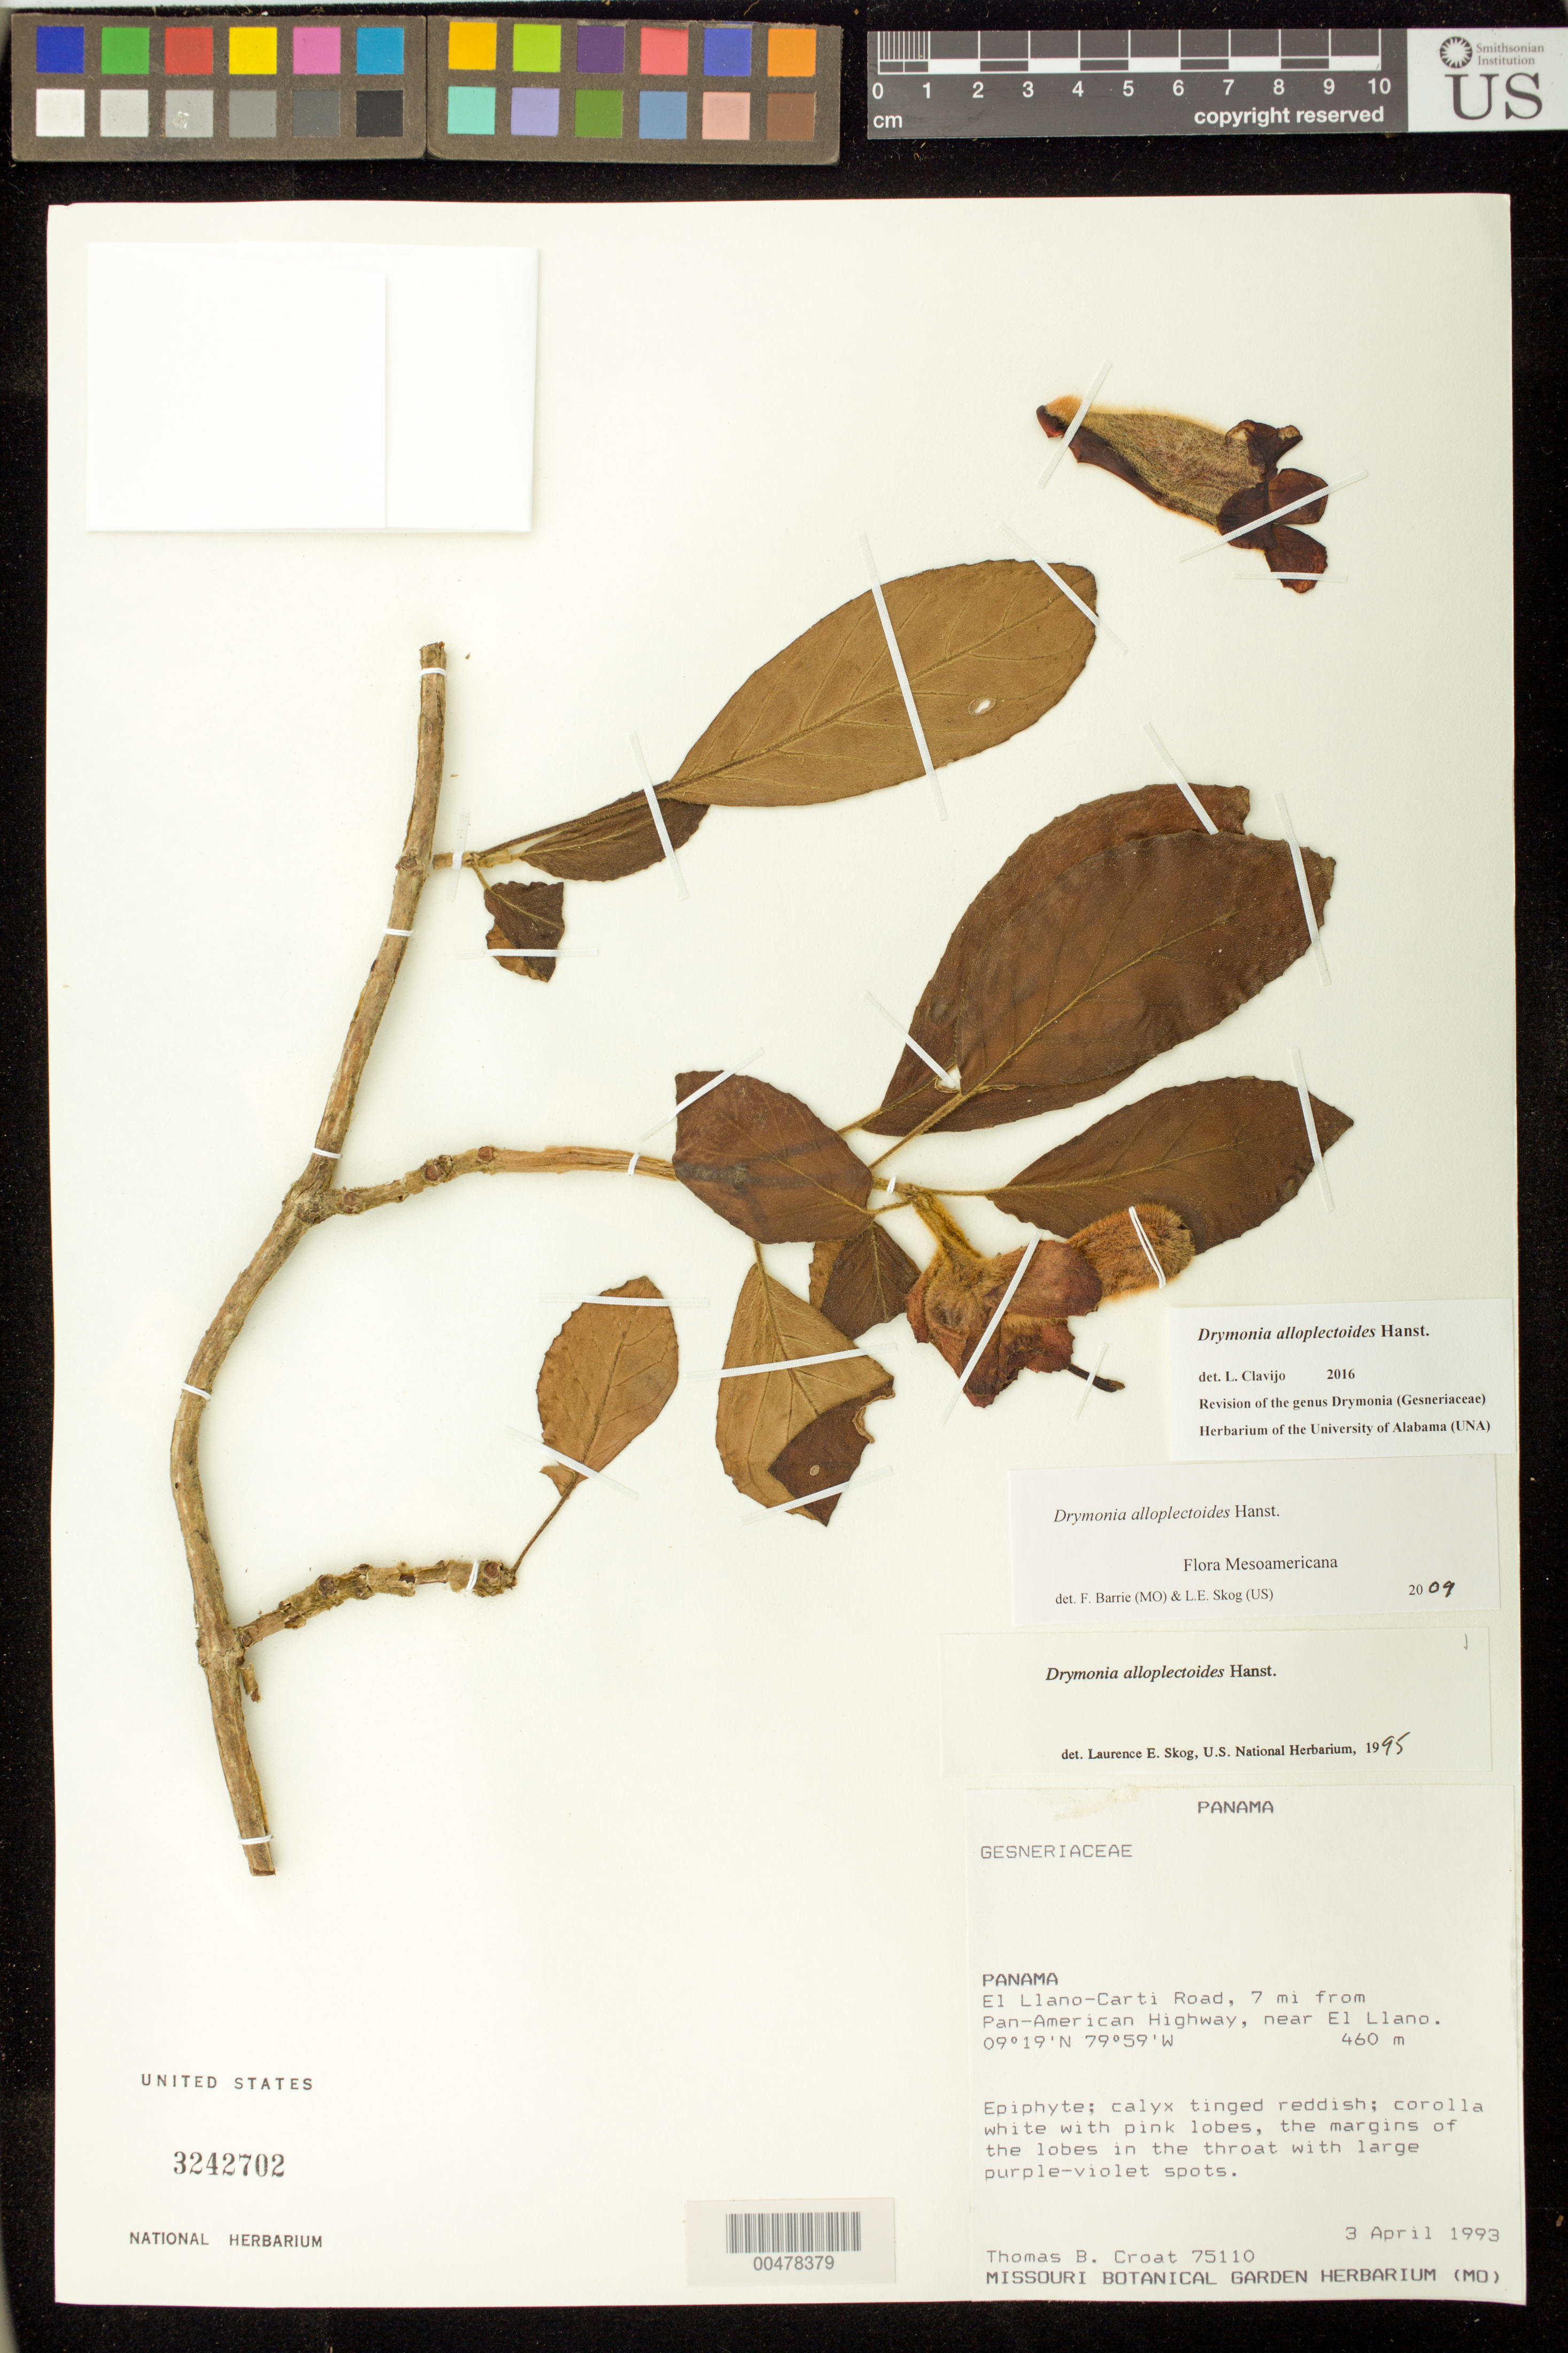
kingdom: Plantae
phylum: Tracheophyta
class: Magnoliopsida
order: Lamiales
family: Gesneriaceae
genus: Drymonia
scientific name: Drymonia alloplectoides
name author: Hanst.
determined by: Skog, Laurence E.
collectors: T. B. Croat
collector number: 75110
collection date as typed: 03 Apr 1993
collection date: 1993-04-03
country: Panama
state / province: Panamá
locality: El Llano-Carti Road, 7 mi from Pan-American Highway, near El Llano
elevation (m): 460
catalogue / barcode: US 3242702